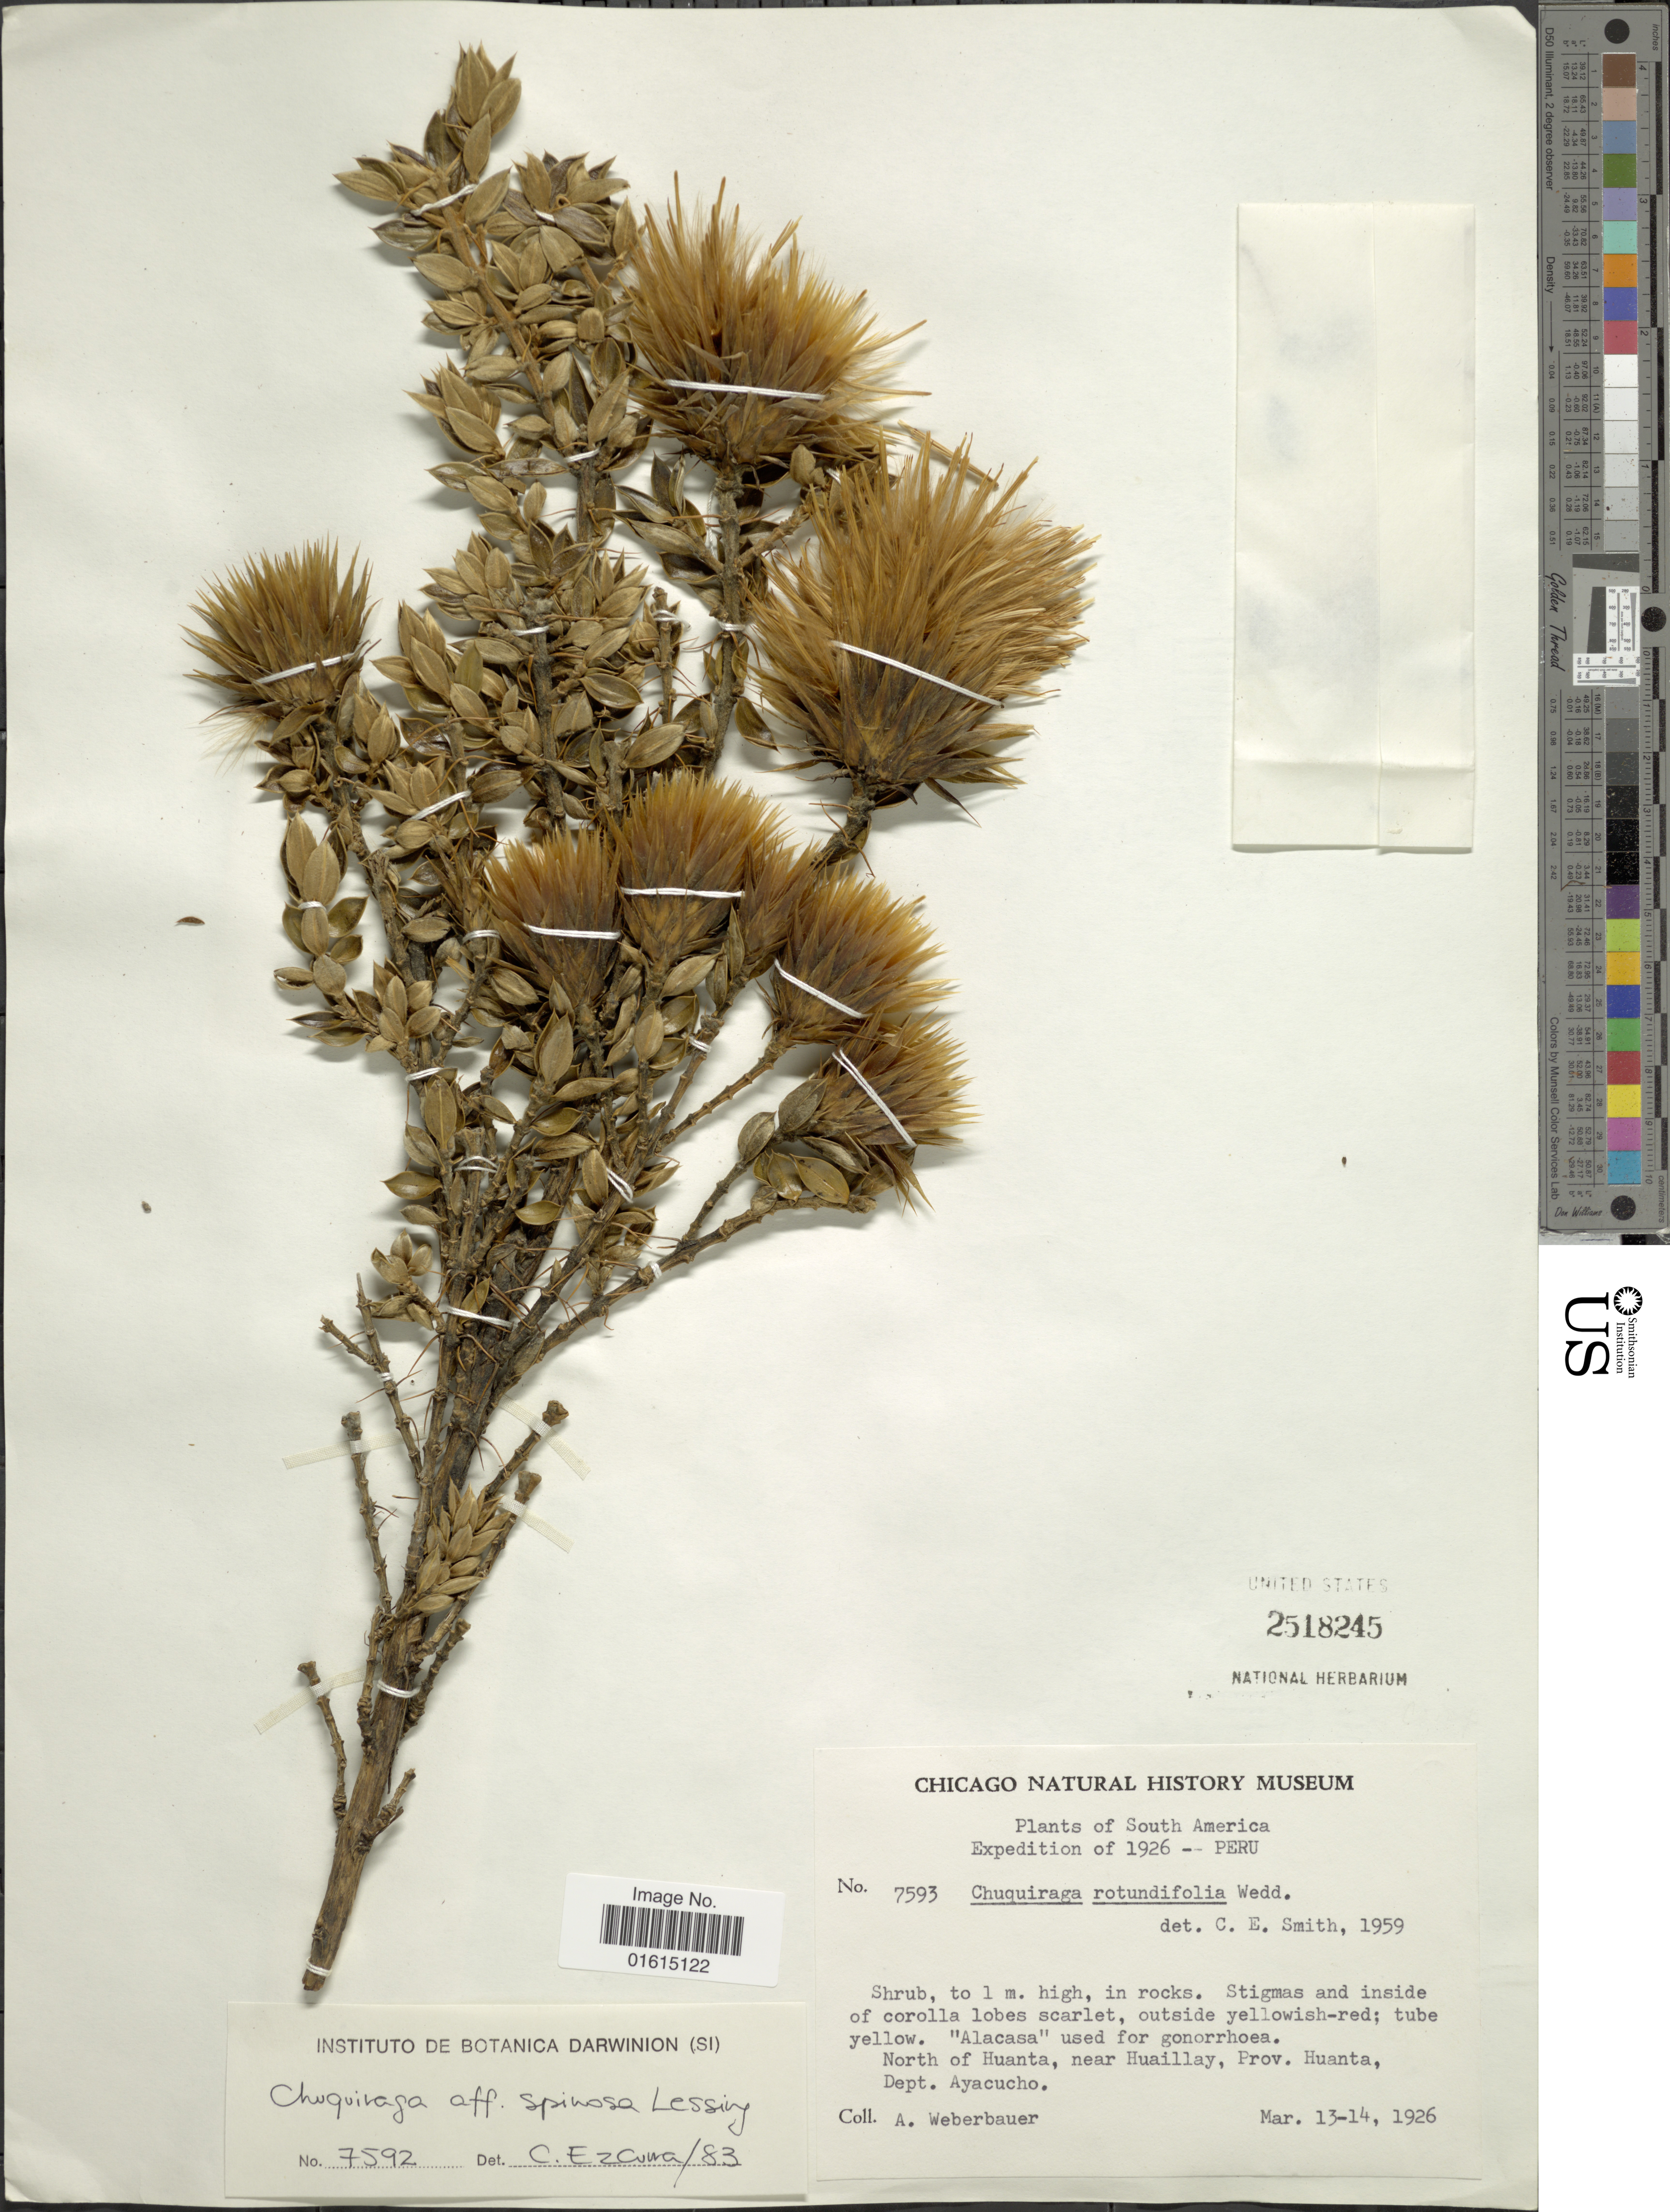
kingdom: Plantae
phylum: Tracheophyta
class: Magnoliopsida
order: Asterales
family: Asteraceae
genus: Chuquiraga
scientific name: Chuquiraga spinosa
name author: Less.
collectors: A. Weberbauer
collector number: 7593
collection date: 1926-03-13/1926-03-14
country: Peru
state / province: Ayacucho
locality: South America, North of Huanta, near Huaillay, Prov. Huanta, Dept. Ayacucho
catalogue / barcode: US 2518245